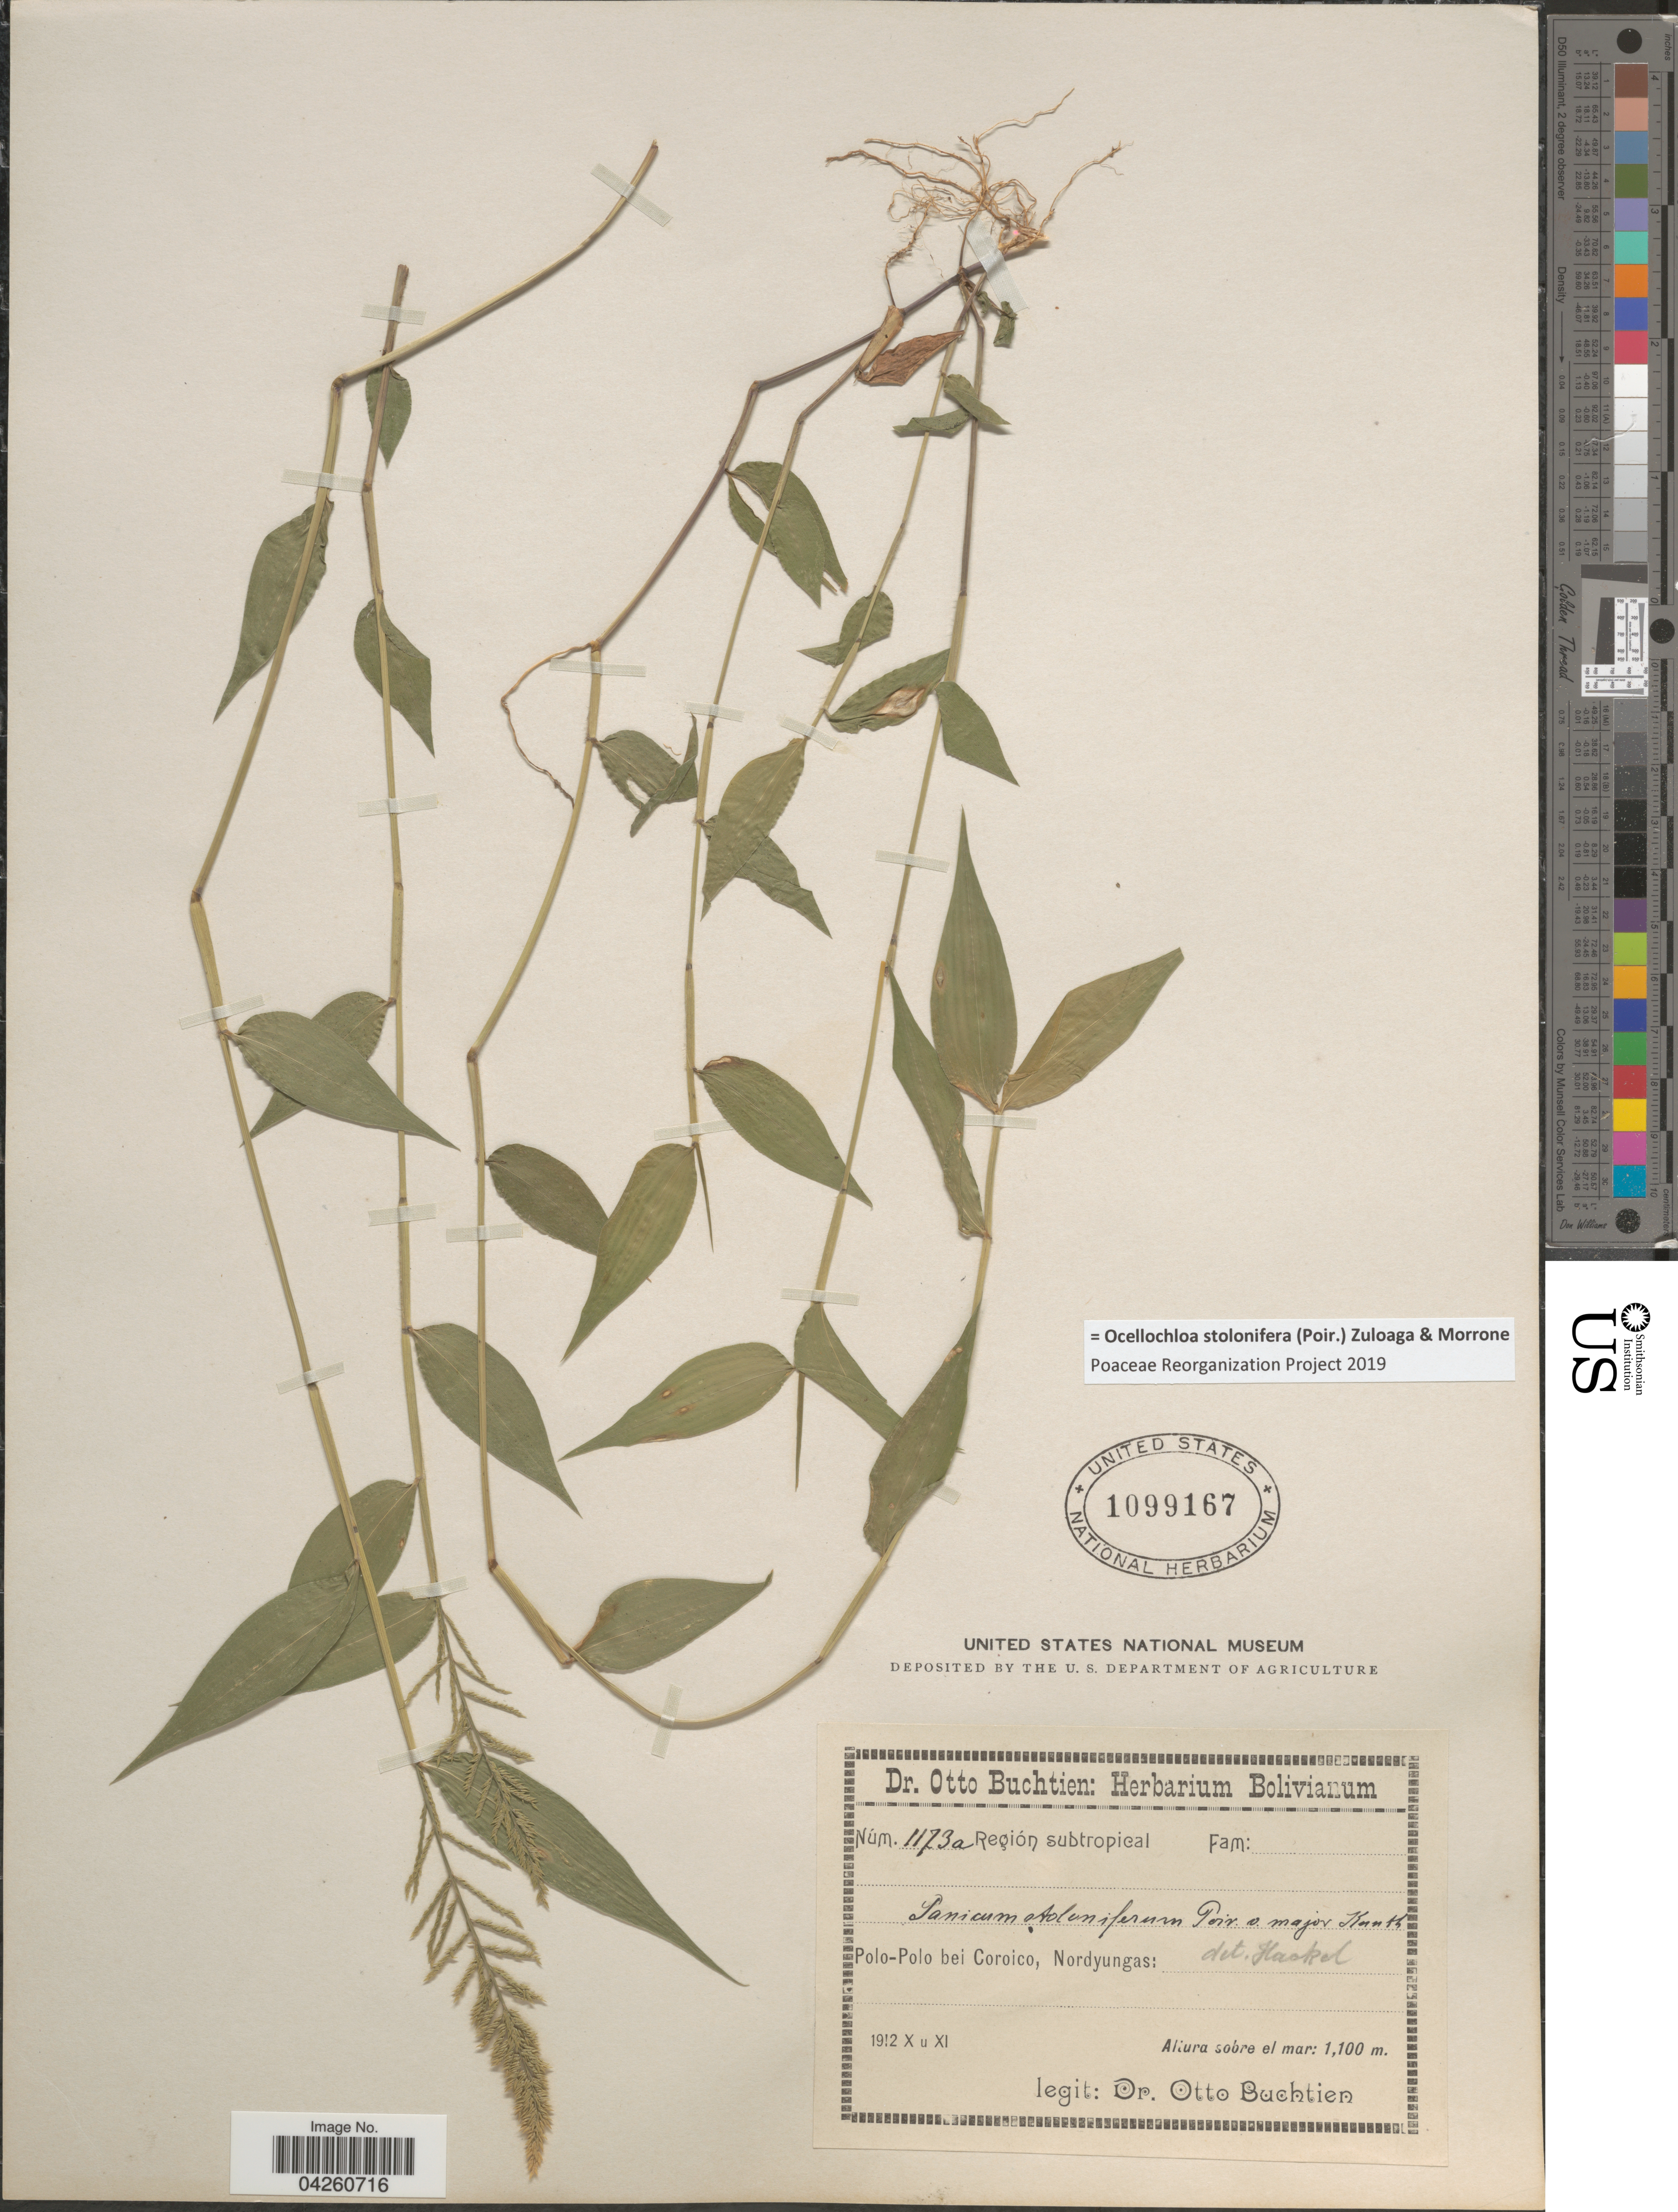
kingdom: Plantae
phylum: Tracheophyta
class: Liliopsida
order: Poales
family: Poaceae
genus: Ocellochloa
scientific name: Ocellochloa stolonifera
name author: (Poir.) Zuloaga & Morrone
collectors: O. Buchtien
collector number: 1173a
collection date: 1912-10/1912-11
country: Bolivia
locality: Región subtropical. Polo-Polo bei Coroico, Nordyungas.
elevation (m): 1100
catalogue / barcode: US 1099167